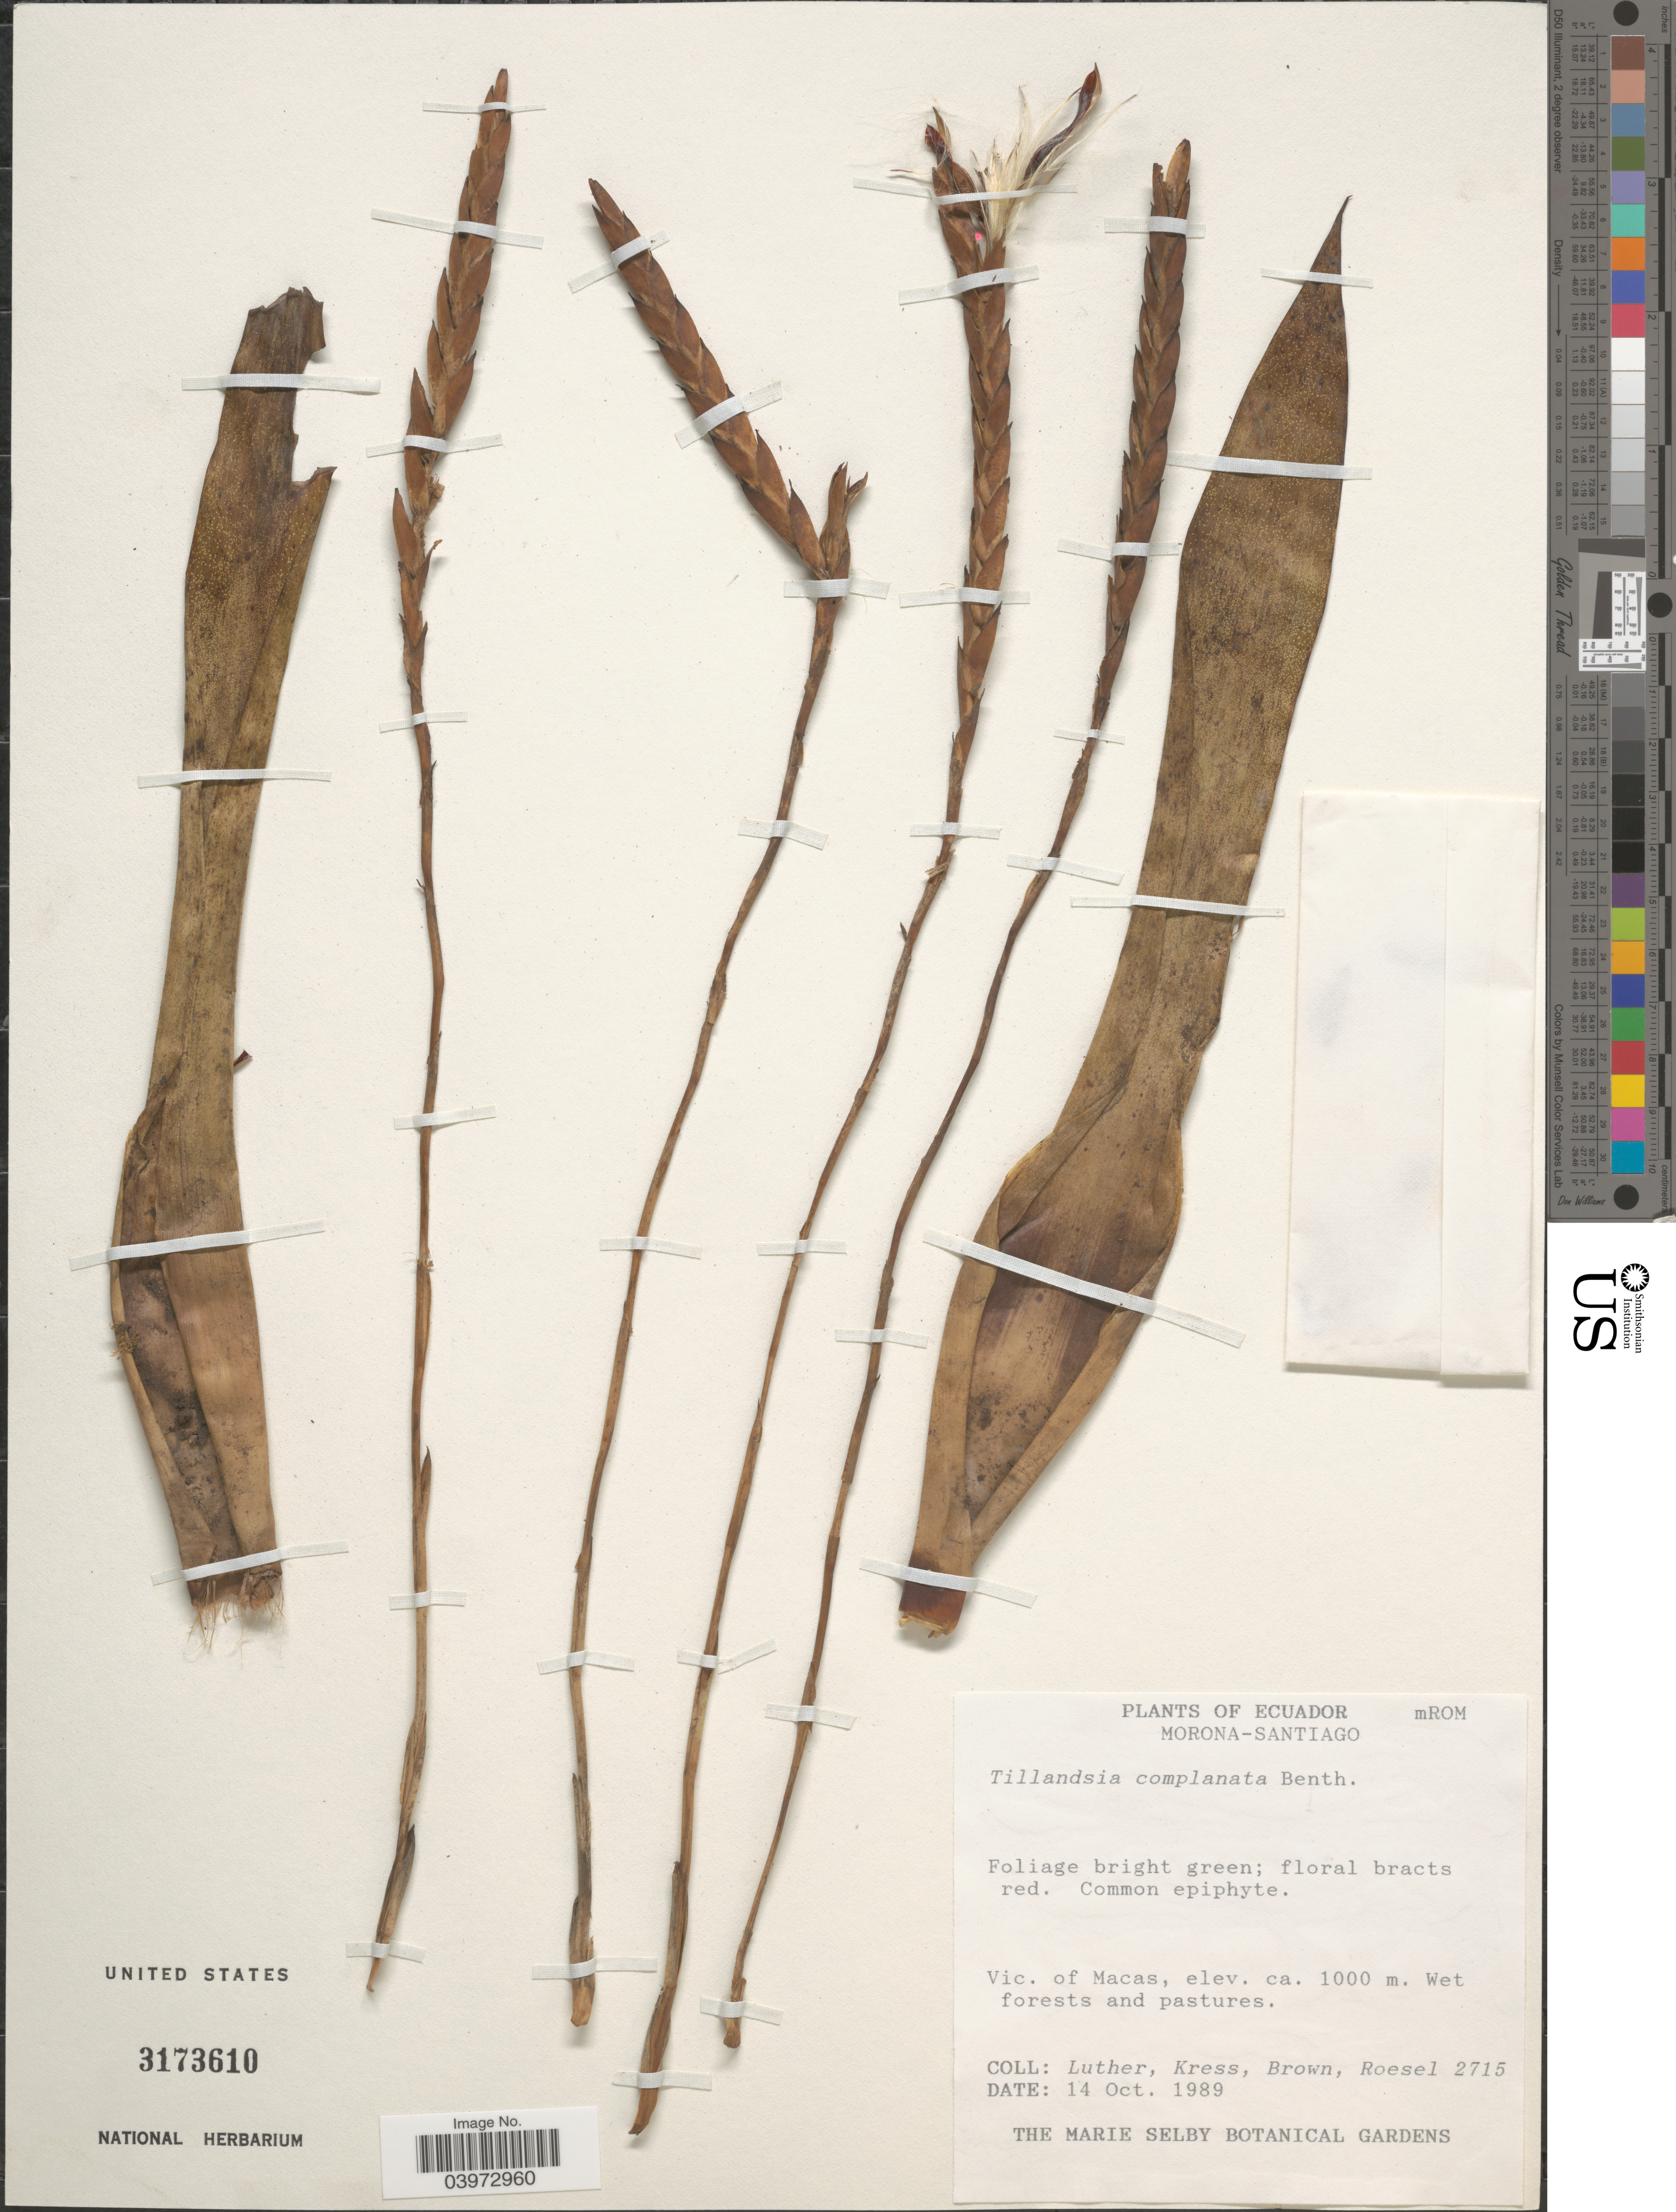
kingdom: Plantae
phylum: Tracheophyta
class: Liliopsida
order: Poales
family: Bromeliaceae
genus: Tillandsia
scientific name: Tillandsia complanata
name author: Benth.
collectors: -- Luther, -- Kress, -- Brown & Roesel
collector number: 2715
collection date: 1989-10-14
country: Ecuador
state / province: Morona-Santiago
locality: Vic. of Macas.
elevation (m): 1000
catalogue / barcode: US 3173610